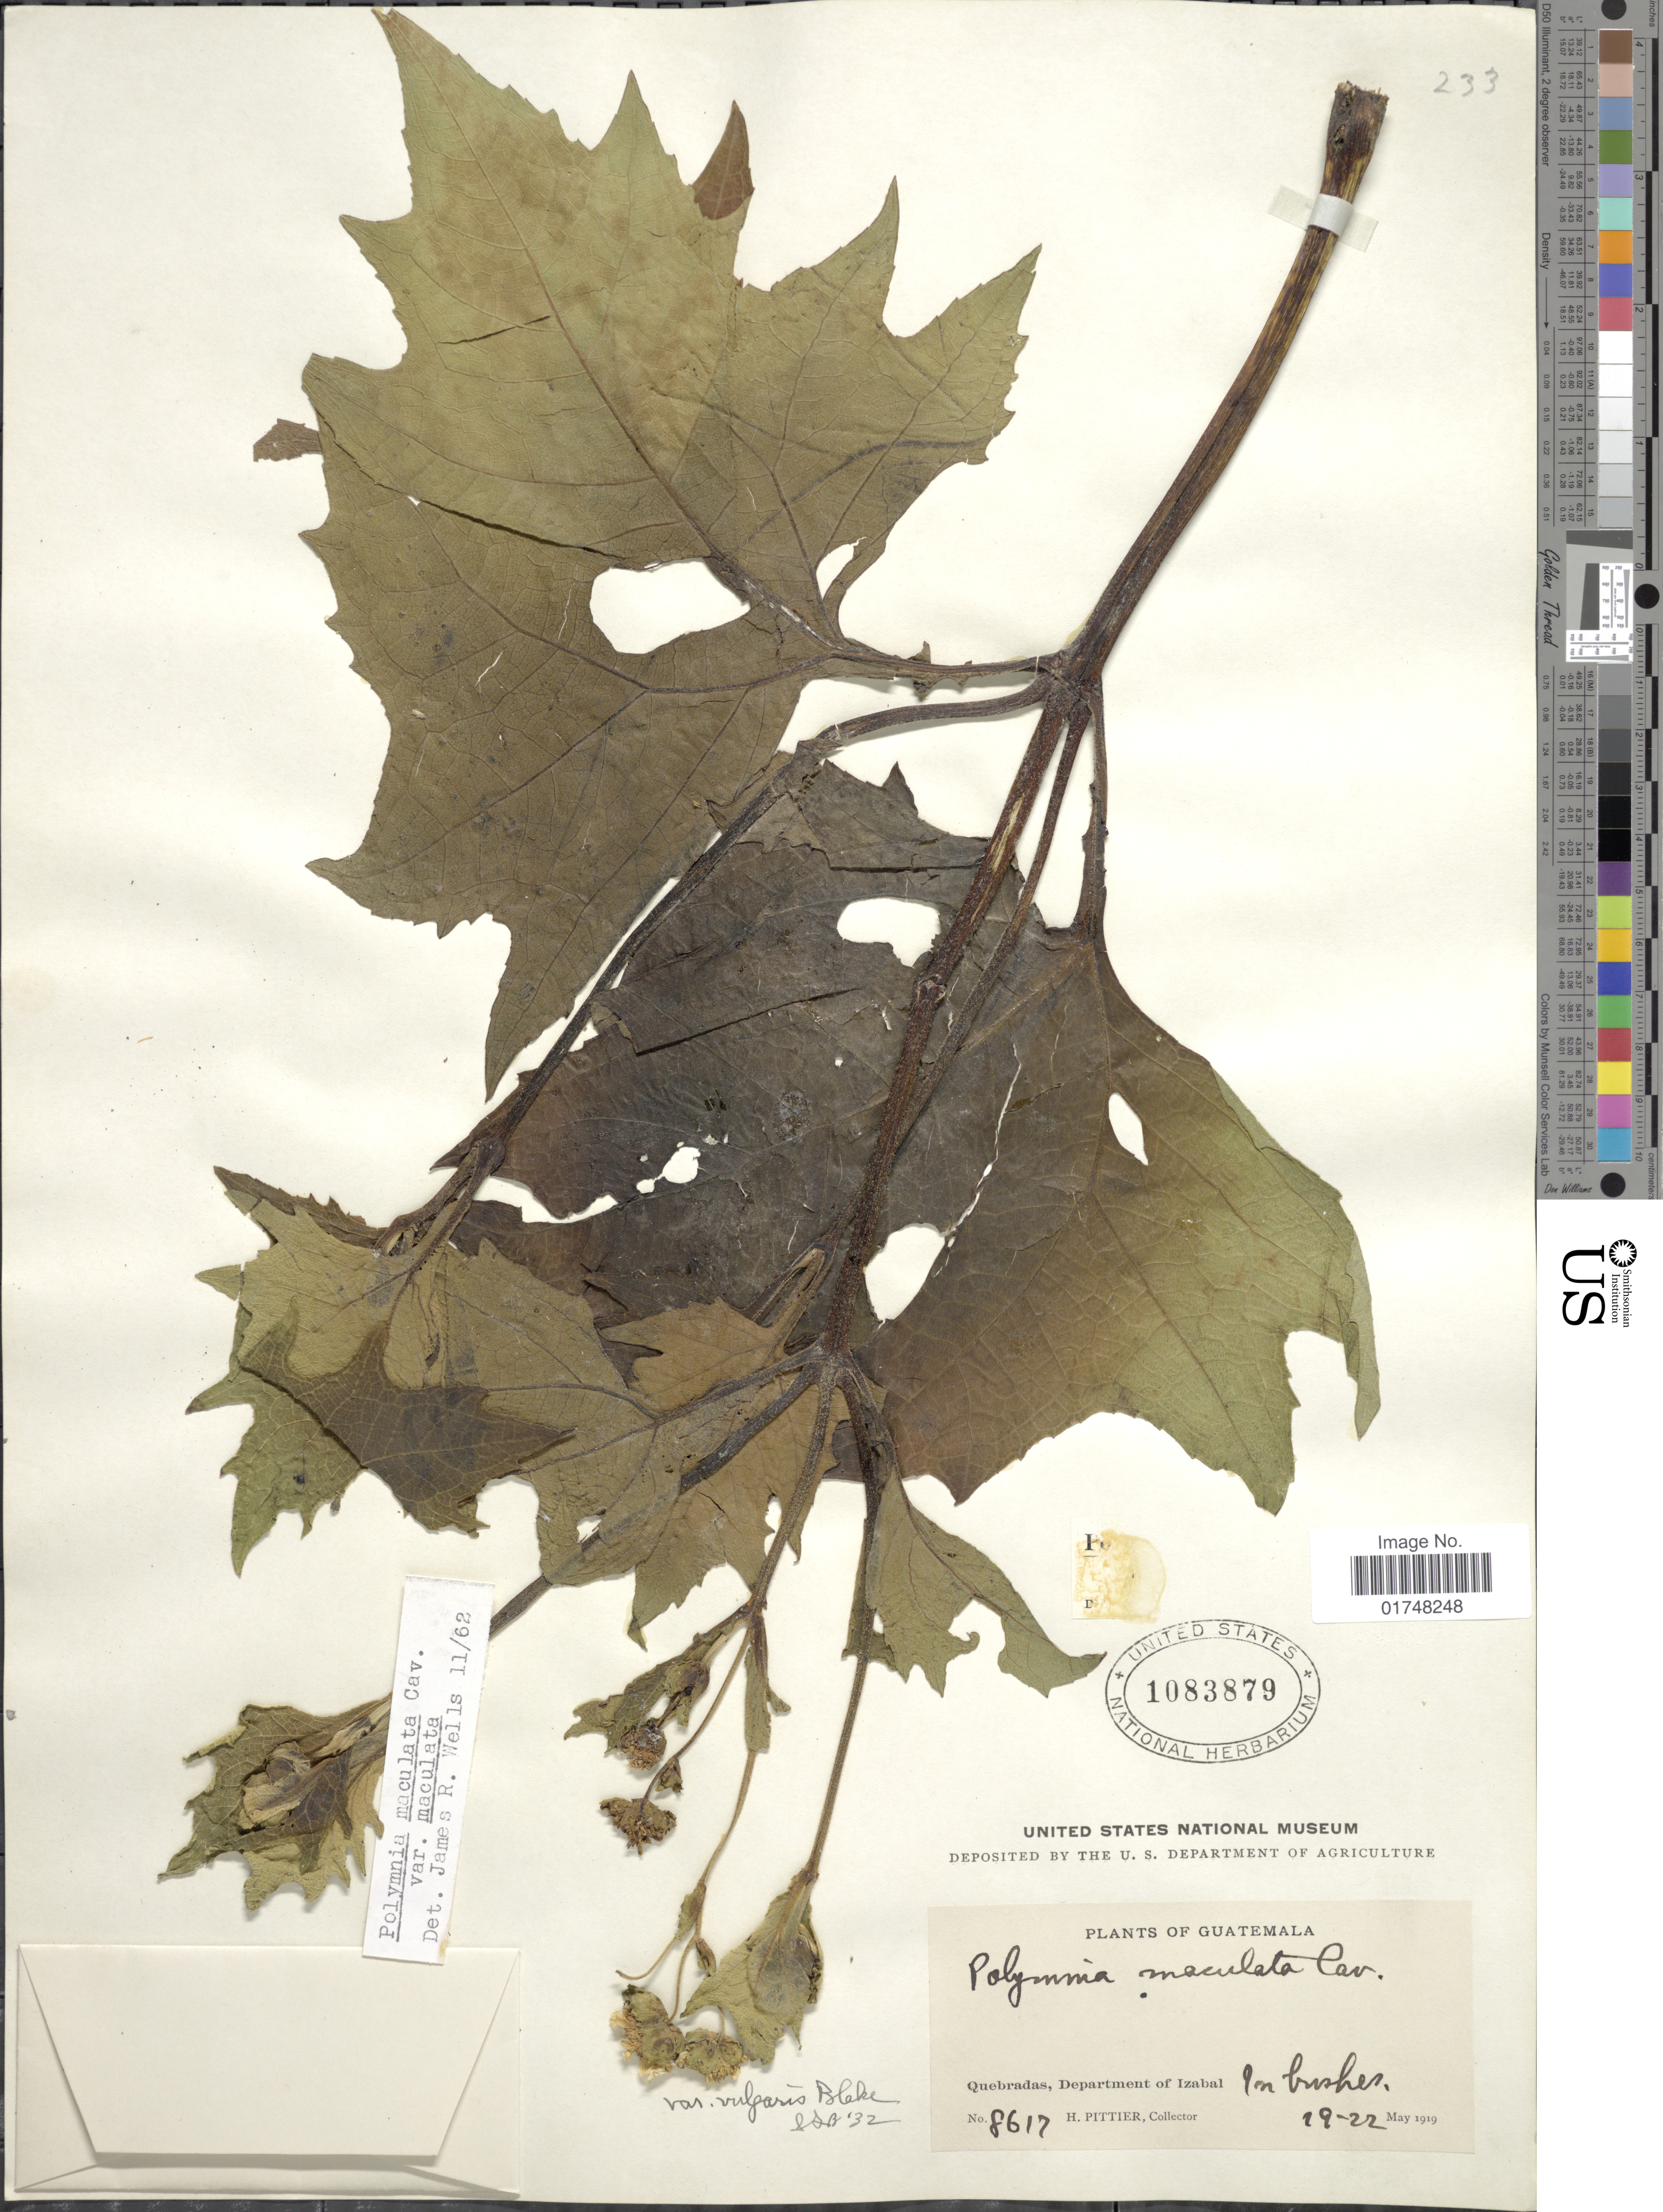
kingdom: Plantae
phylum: Tracheophyta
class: Magnoliopsida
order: Asterales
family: Asteraceae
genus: Smallanthus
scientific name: Smallanthus maculatus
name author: (Cav.) H. Rob.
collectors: H. F. Pittier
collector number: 8617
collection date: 1919-05-19/1919-05-22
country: Guatemala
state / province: Izabal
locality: Quebradas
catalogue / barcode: US 1083879